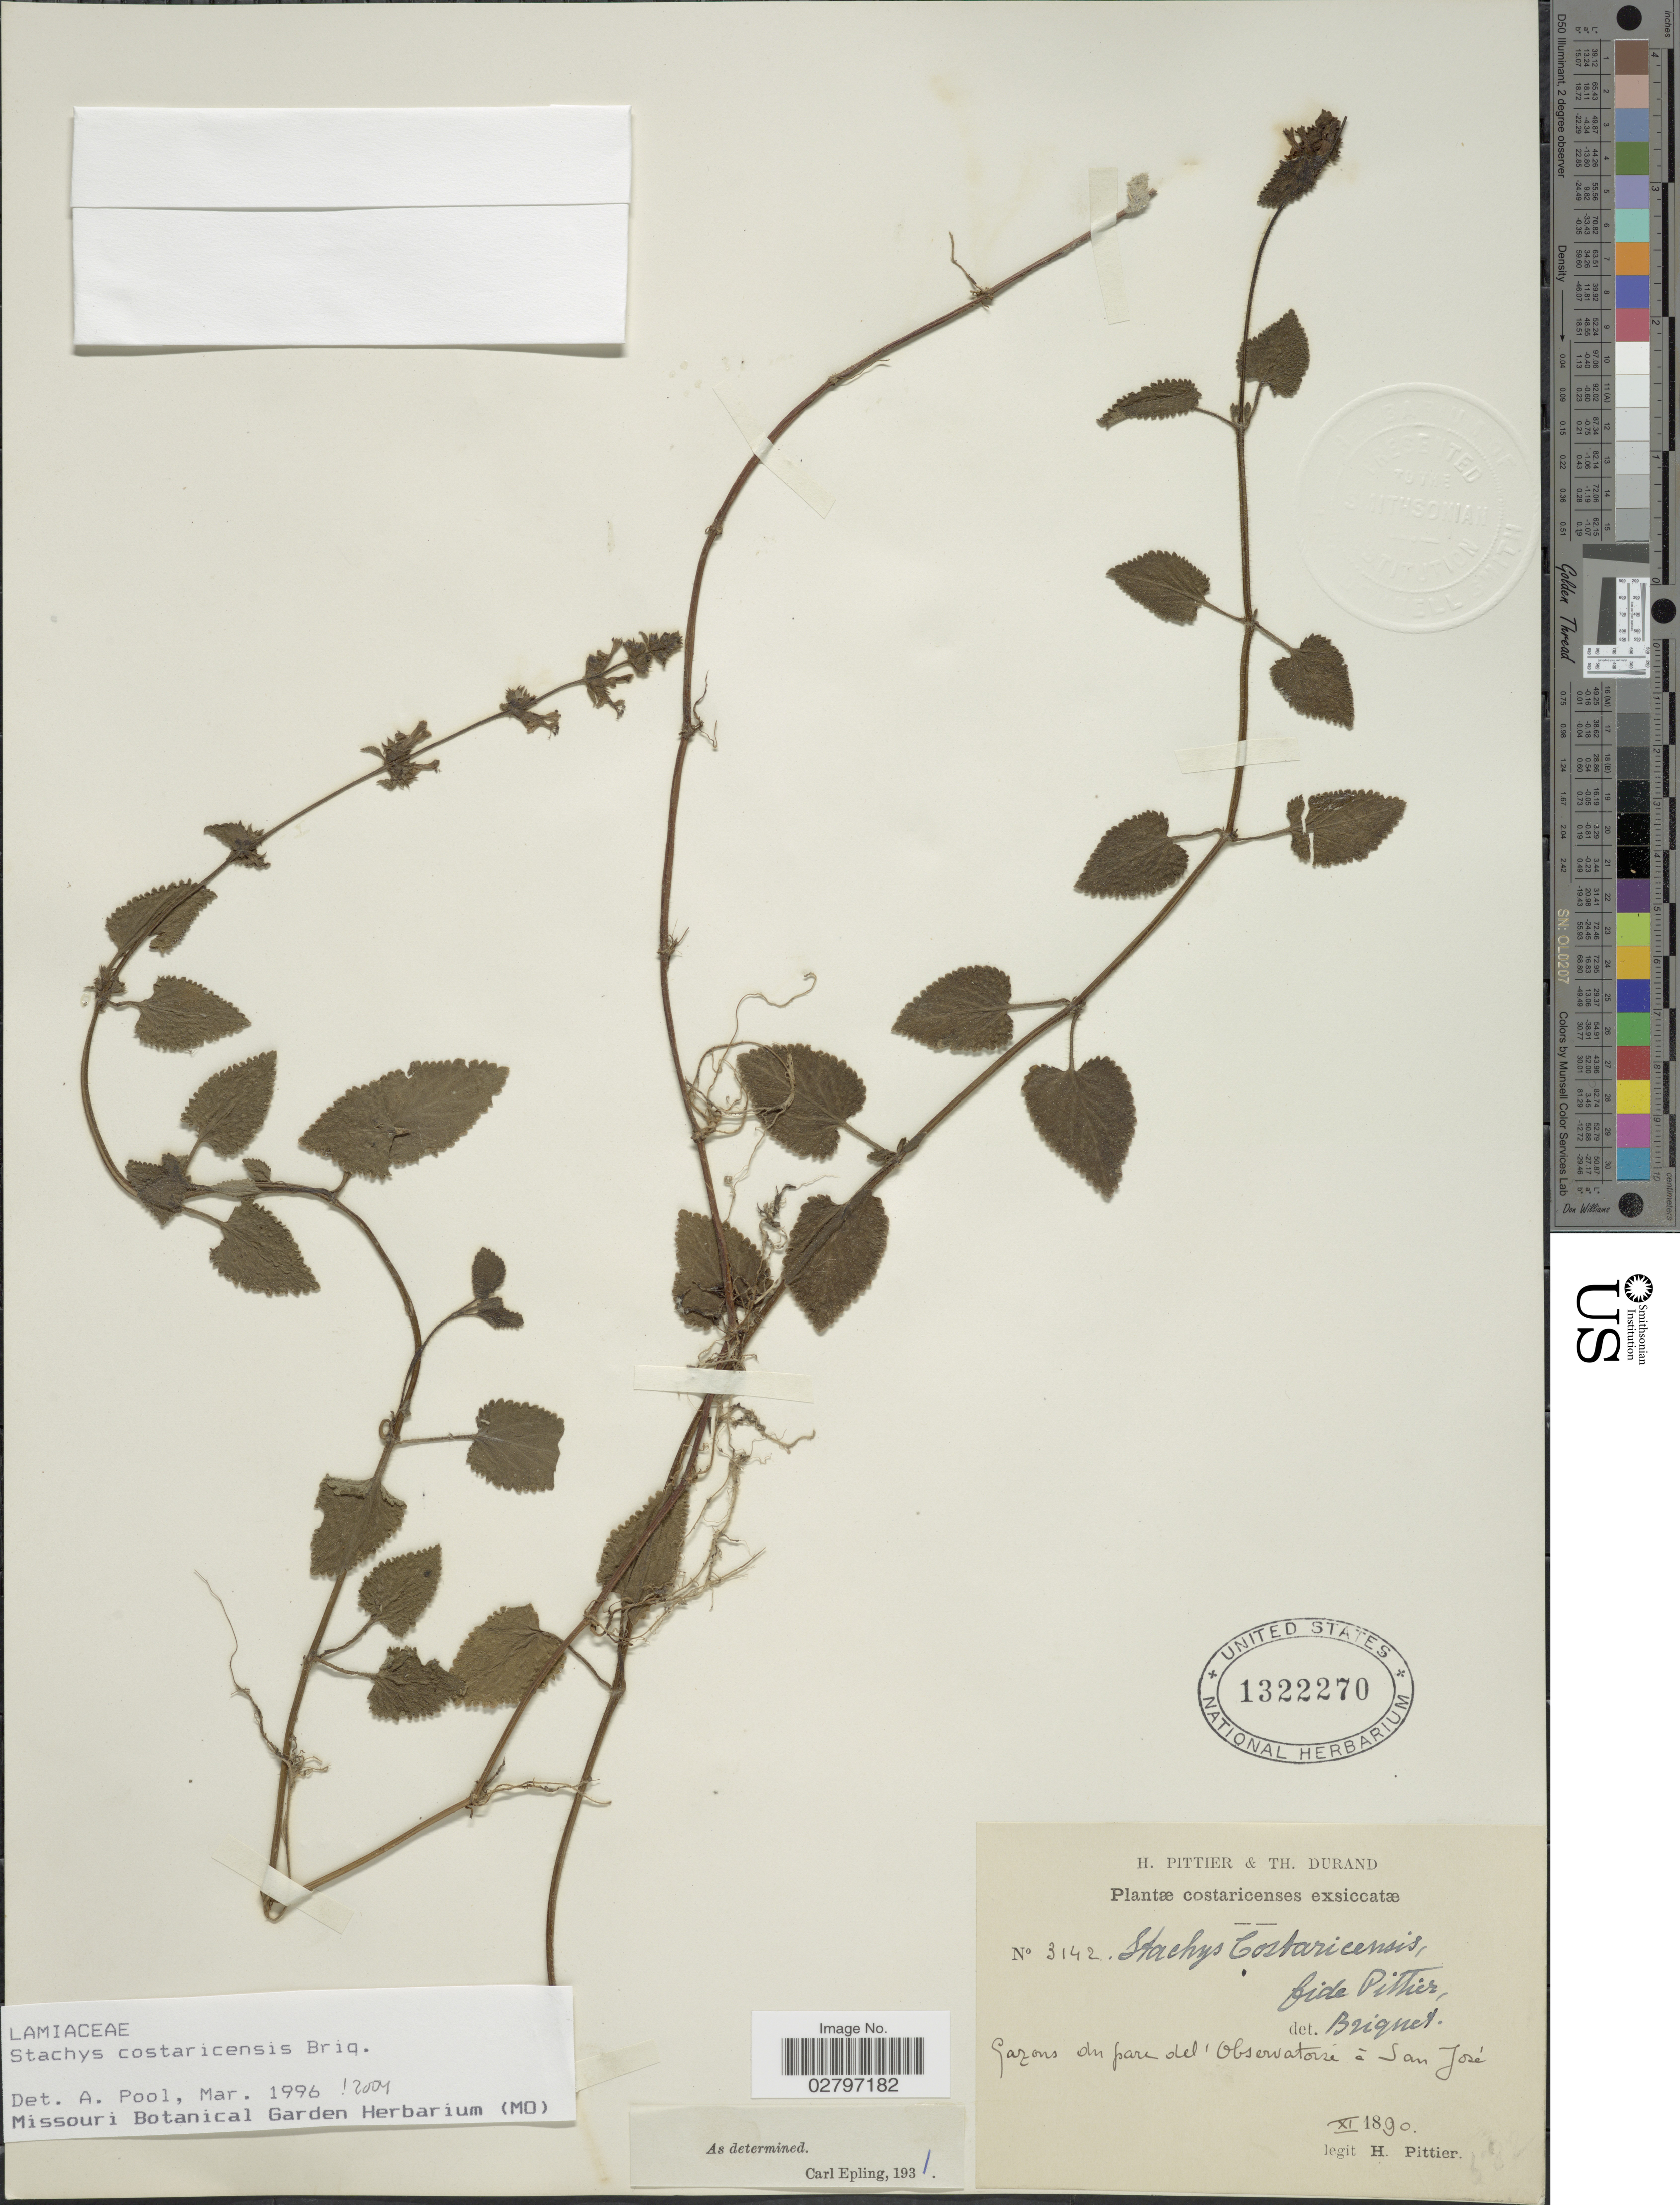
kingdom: Plantae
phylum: Tracheophyta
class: Magnoliopsida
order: Lamiales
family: Lamiaceae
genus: Stachys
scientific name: Stachys costaricensis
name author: Briq.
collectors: H. F. Pittier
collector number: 3142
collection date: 1890-11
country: Costa Rica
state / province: San José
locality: Gazons du parc del' Observatoire à San José [park lawns at the Observatory at San José]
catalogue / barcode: US 1322270